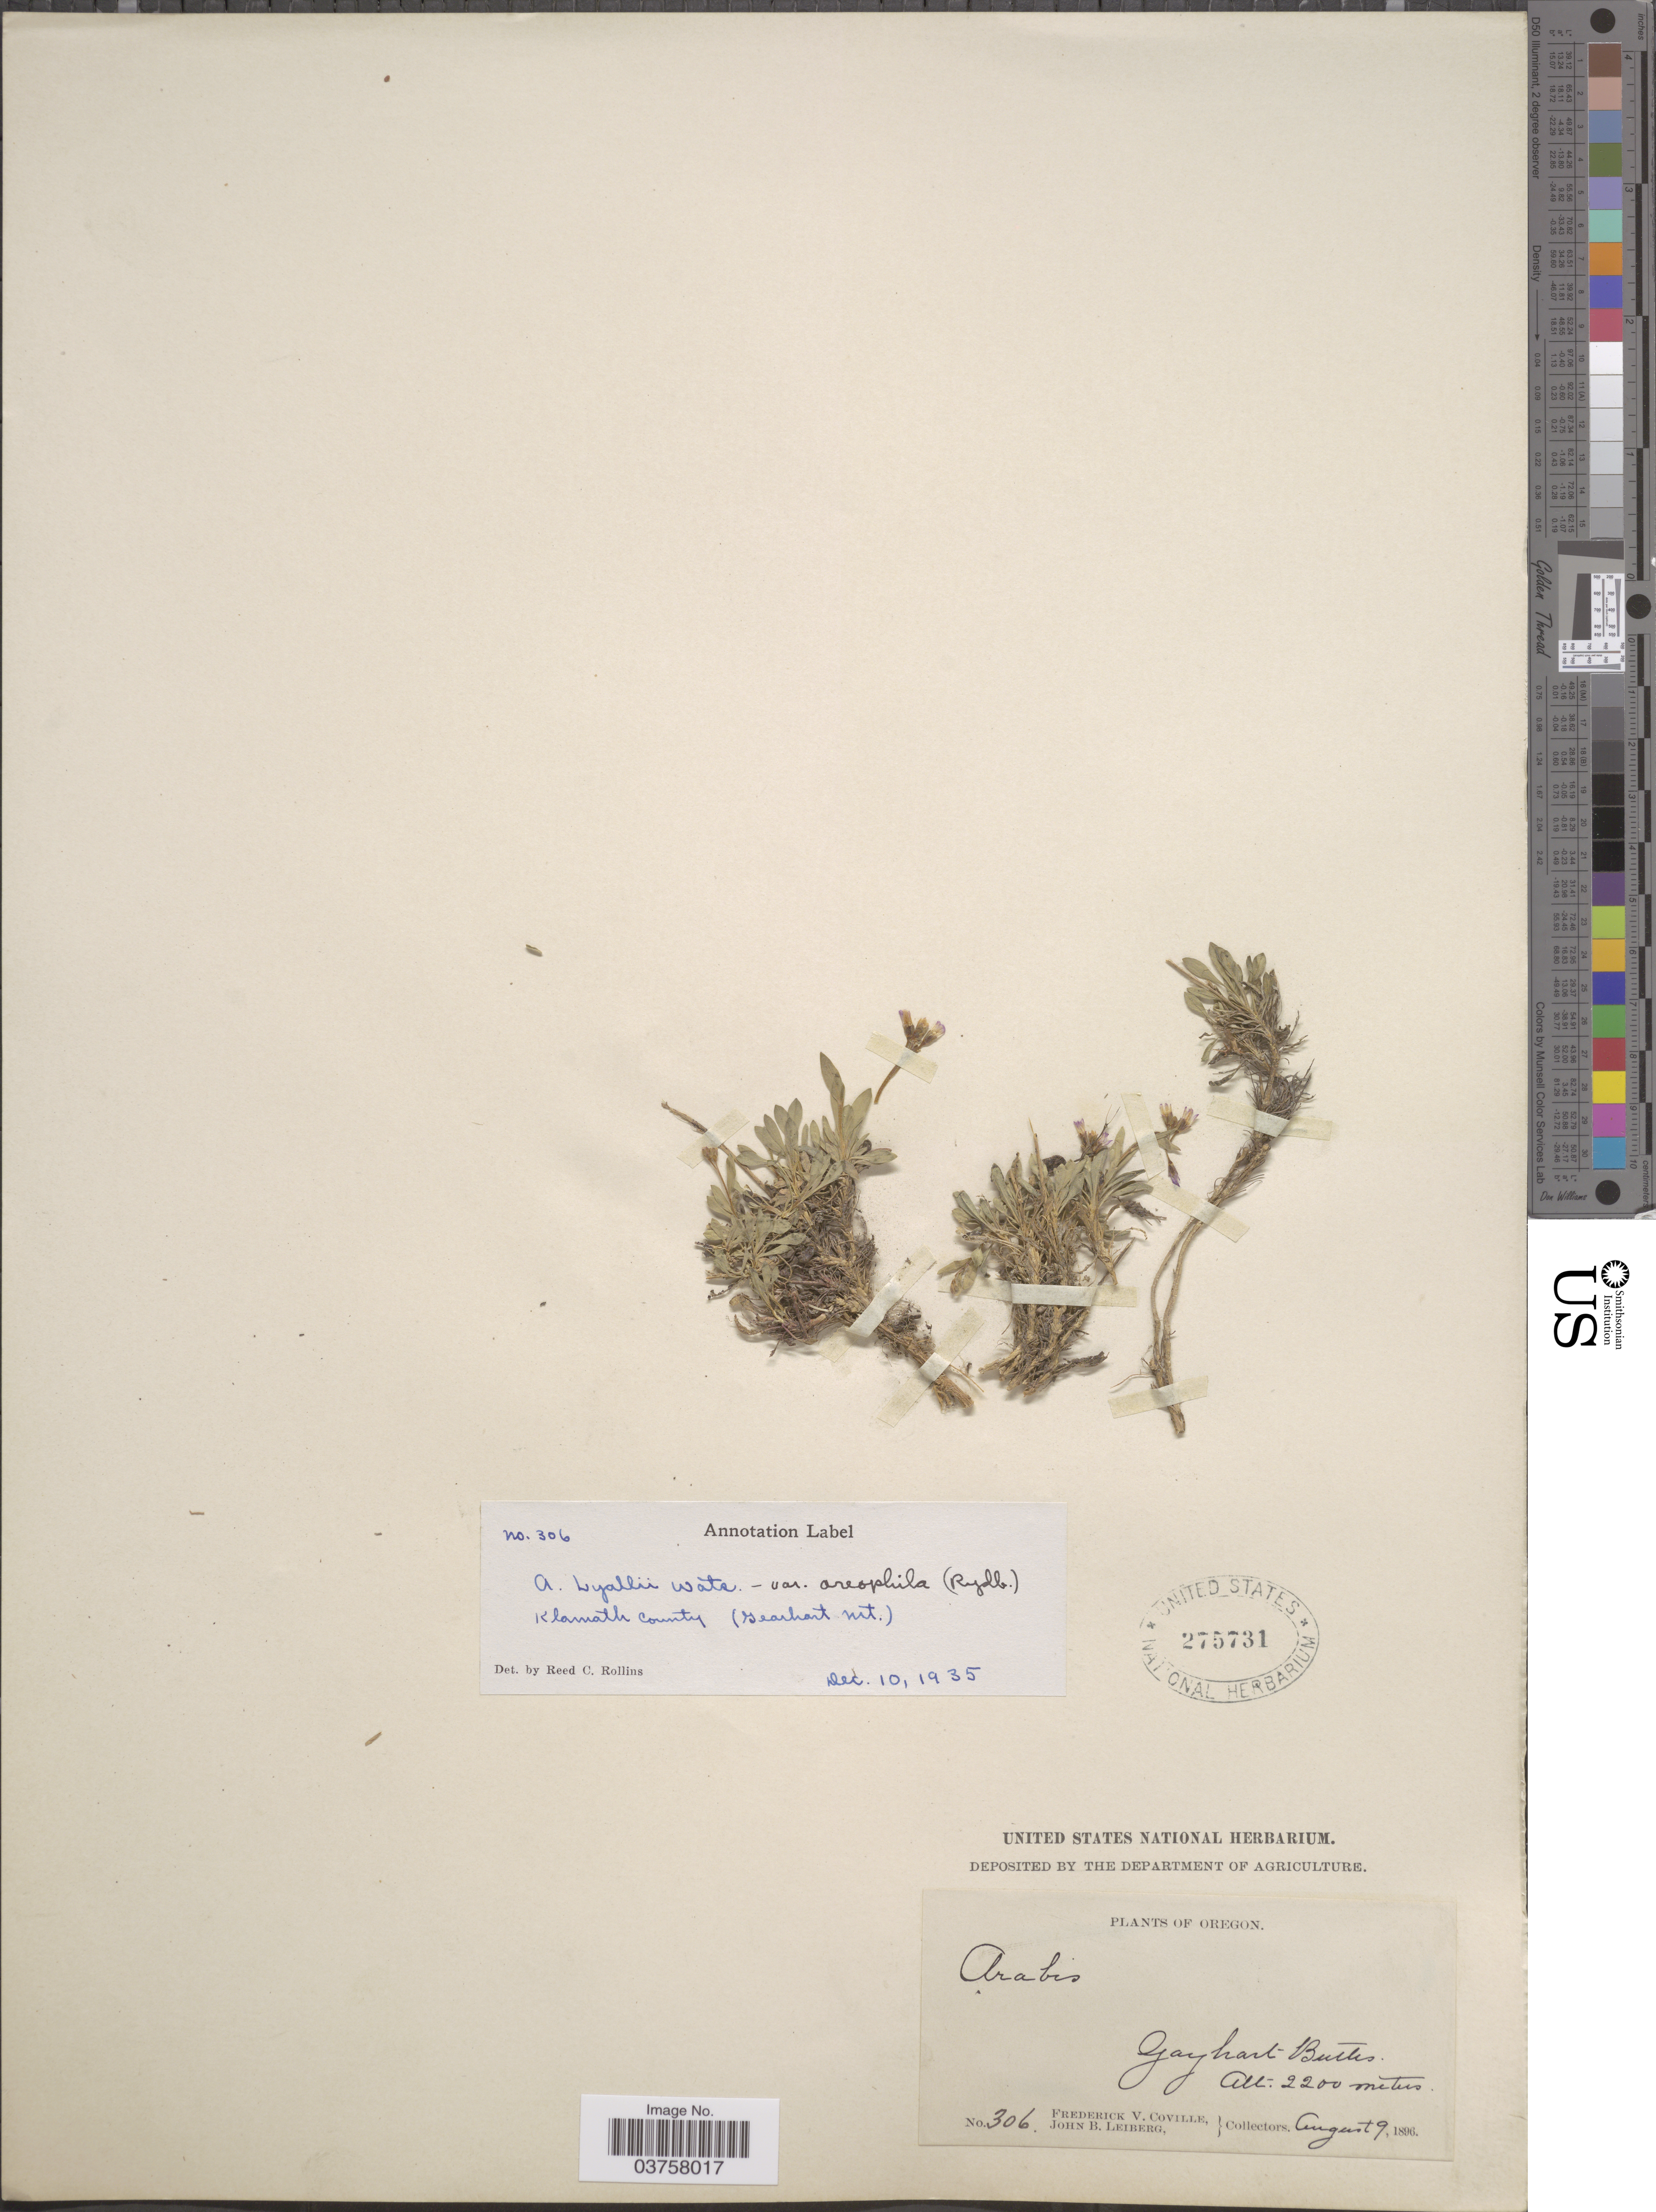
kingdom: Plantae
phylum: Tracheophyta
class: Magnoliopsida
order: Brassicales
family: Brassicaceae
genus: Arabis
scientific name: Arabis lyallii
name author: S. Watson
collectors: F. V. Coville & J. B. Leiberg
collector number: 306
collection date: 1896-08-09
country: United States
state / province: Oregon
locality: Gayhart-Buttes.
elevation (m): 2200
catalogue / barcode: US 275731